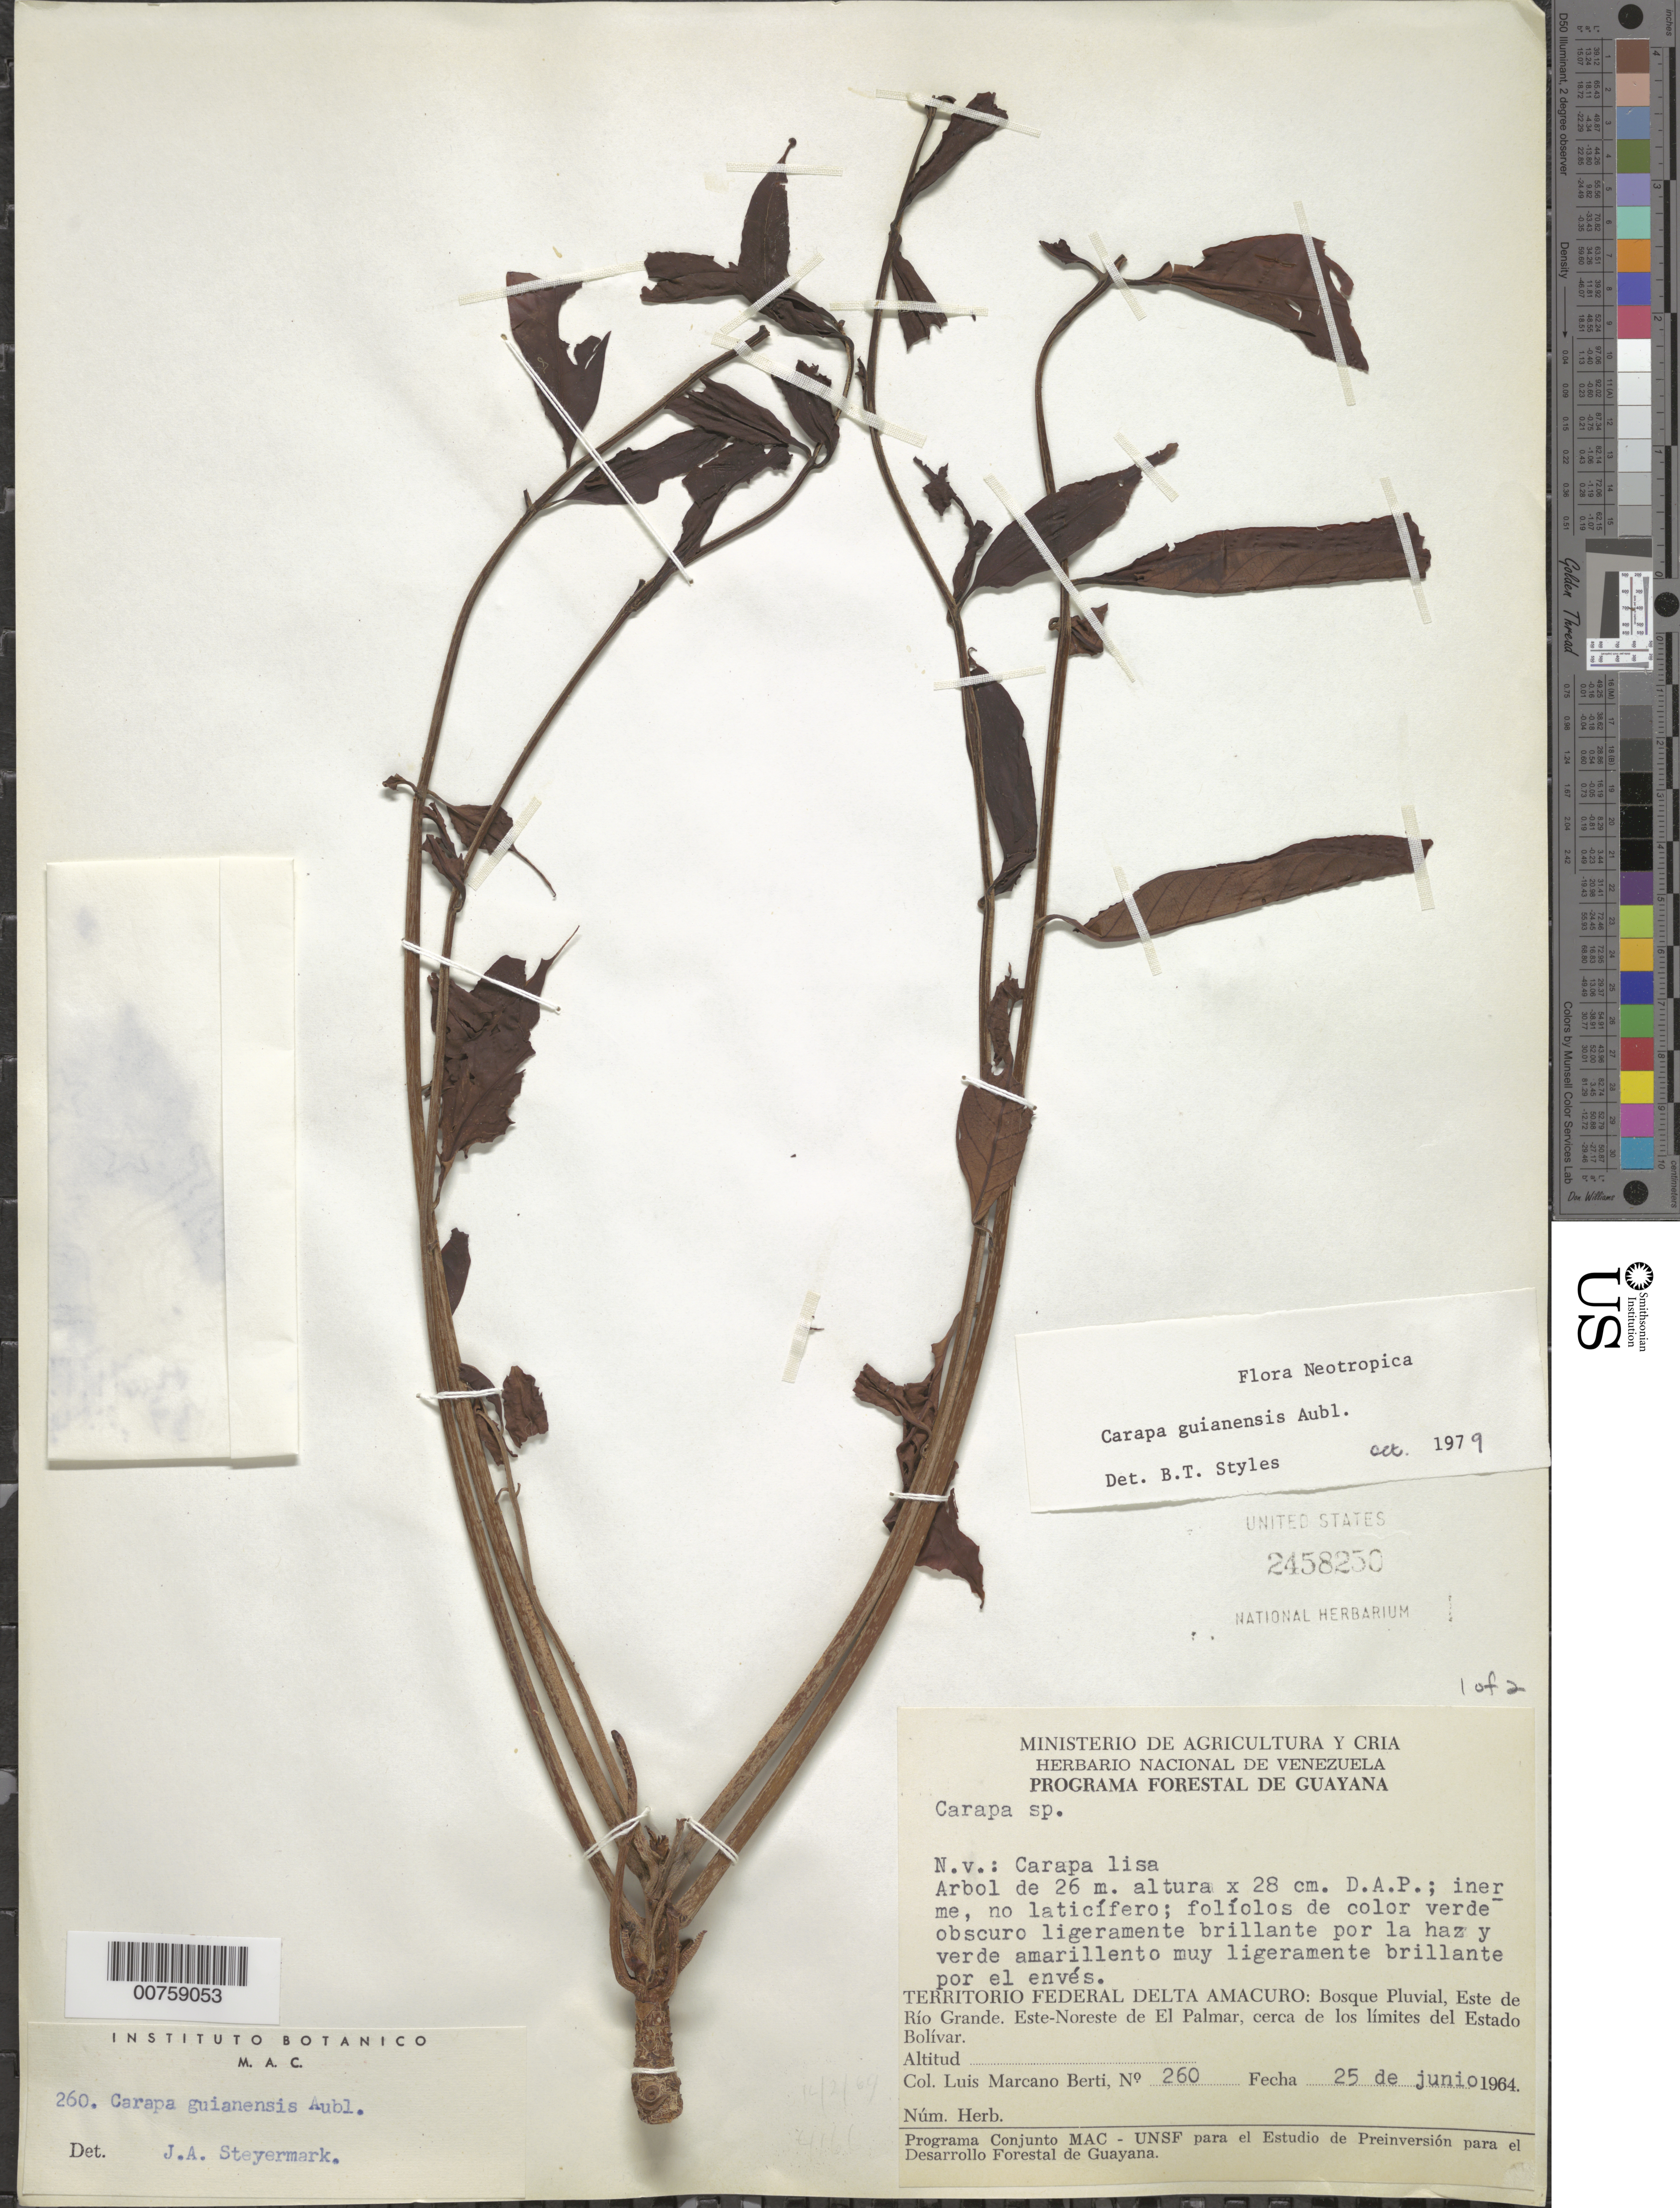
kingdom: Plantae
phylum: Tracheophyta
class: Magnoliopsida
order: Sapindales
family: Meliaceae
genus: Carapa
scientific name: Carapa guianensis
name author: Aubl.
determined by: Styles, B. T.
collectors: L. Marcano-Berti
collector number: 260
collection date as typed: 25-Jun-64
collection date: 1964-06-25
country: Venezuela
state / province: Delta Amacuro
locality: Este de Río Grande, ENE de El Palmar, cerca de los limites del Estado Bolívar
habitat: Bosque pluvial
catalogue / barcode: US 2458250